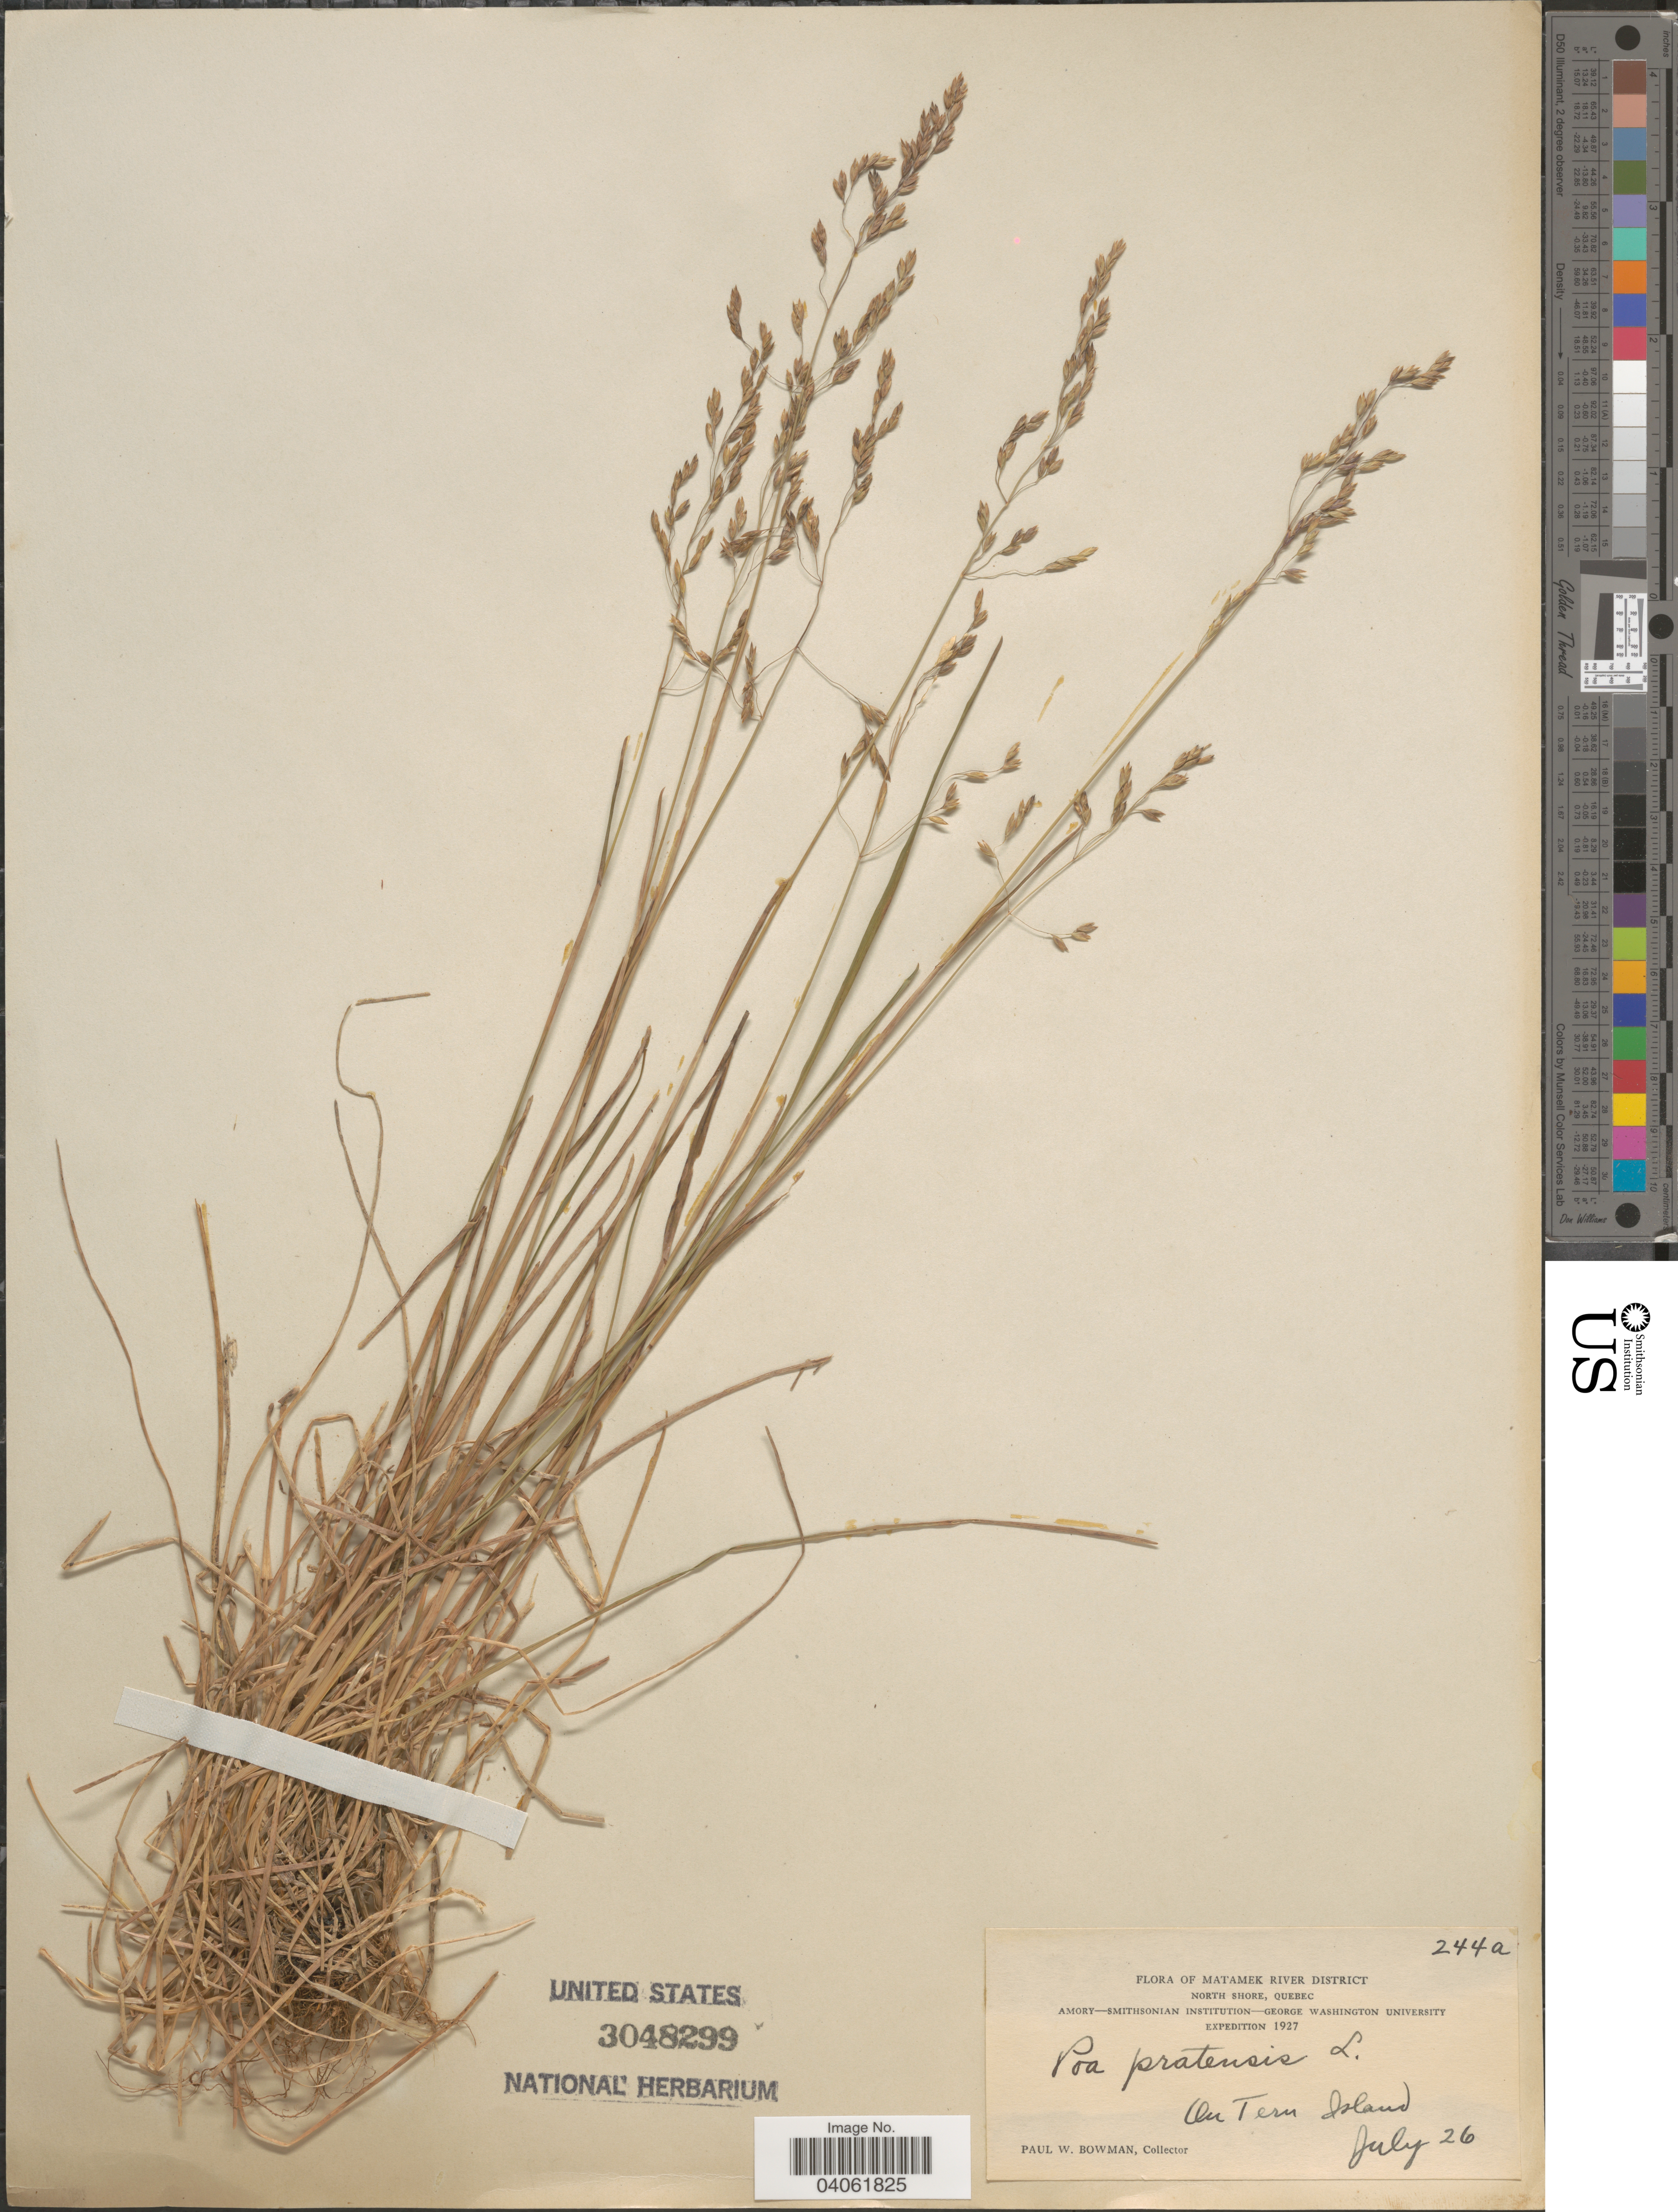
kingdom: Plantae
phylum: Tracheophyta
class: Liliopsida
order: Poales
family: Poaceae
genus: Poa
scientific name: Poa pratensis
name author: L.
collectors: P. Bowman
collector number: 244a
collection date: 1927-07-26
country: Canada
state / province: Quebec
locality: Matamek River District. North Shore. On Term Island.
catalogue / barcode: US 3048299